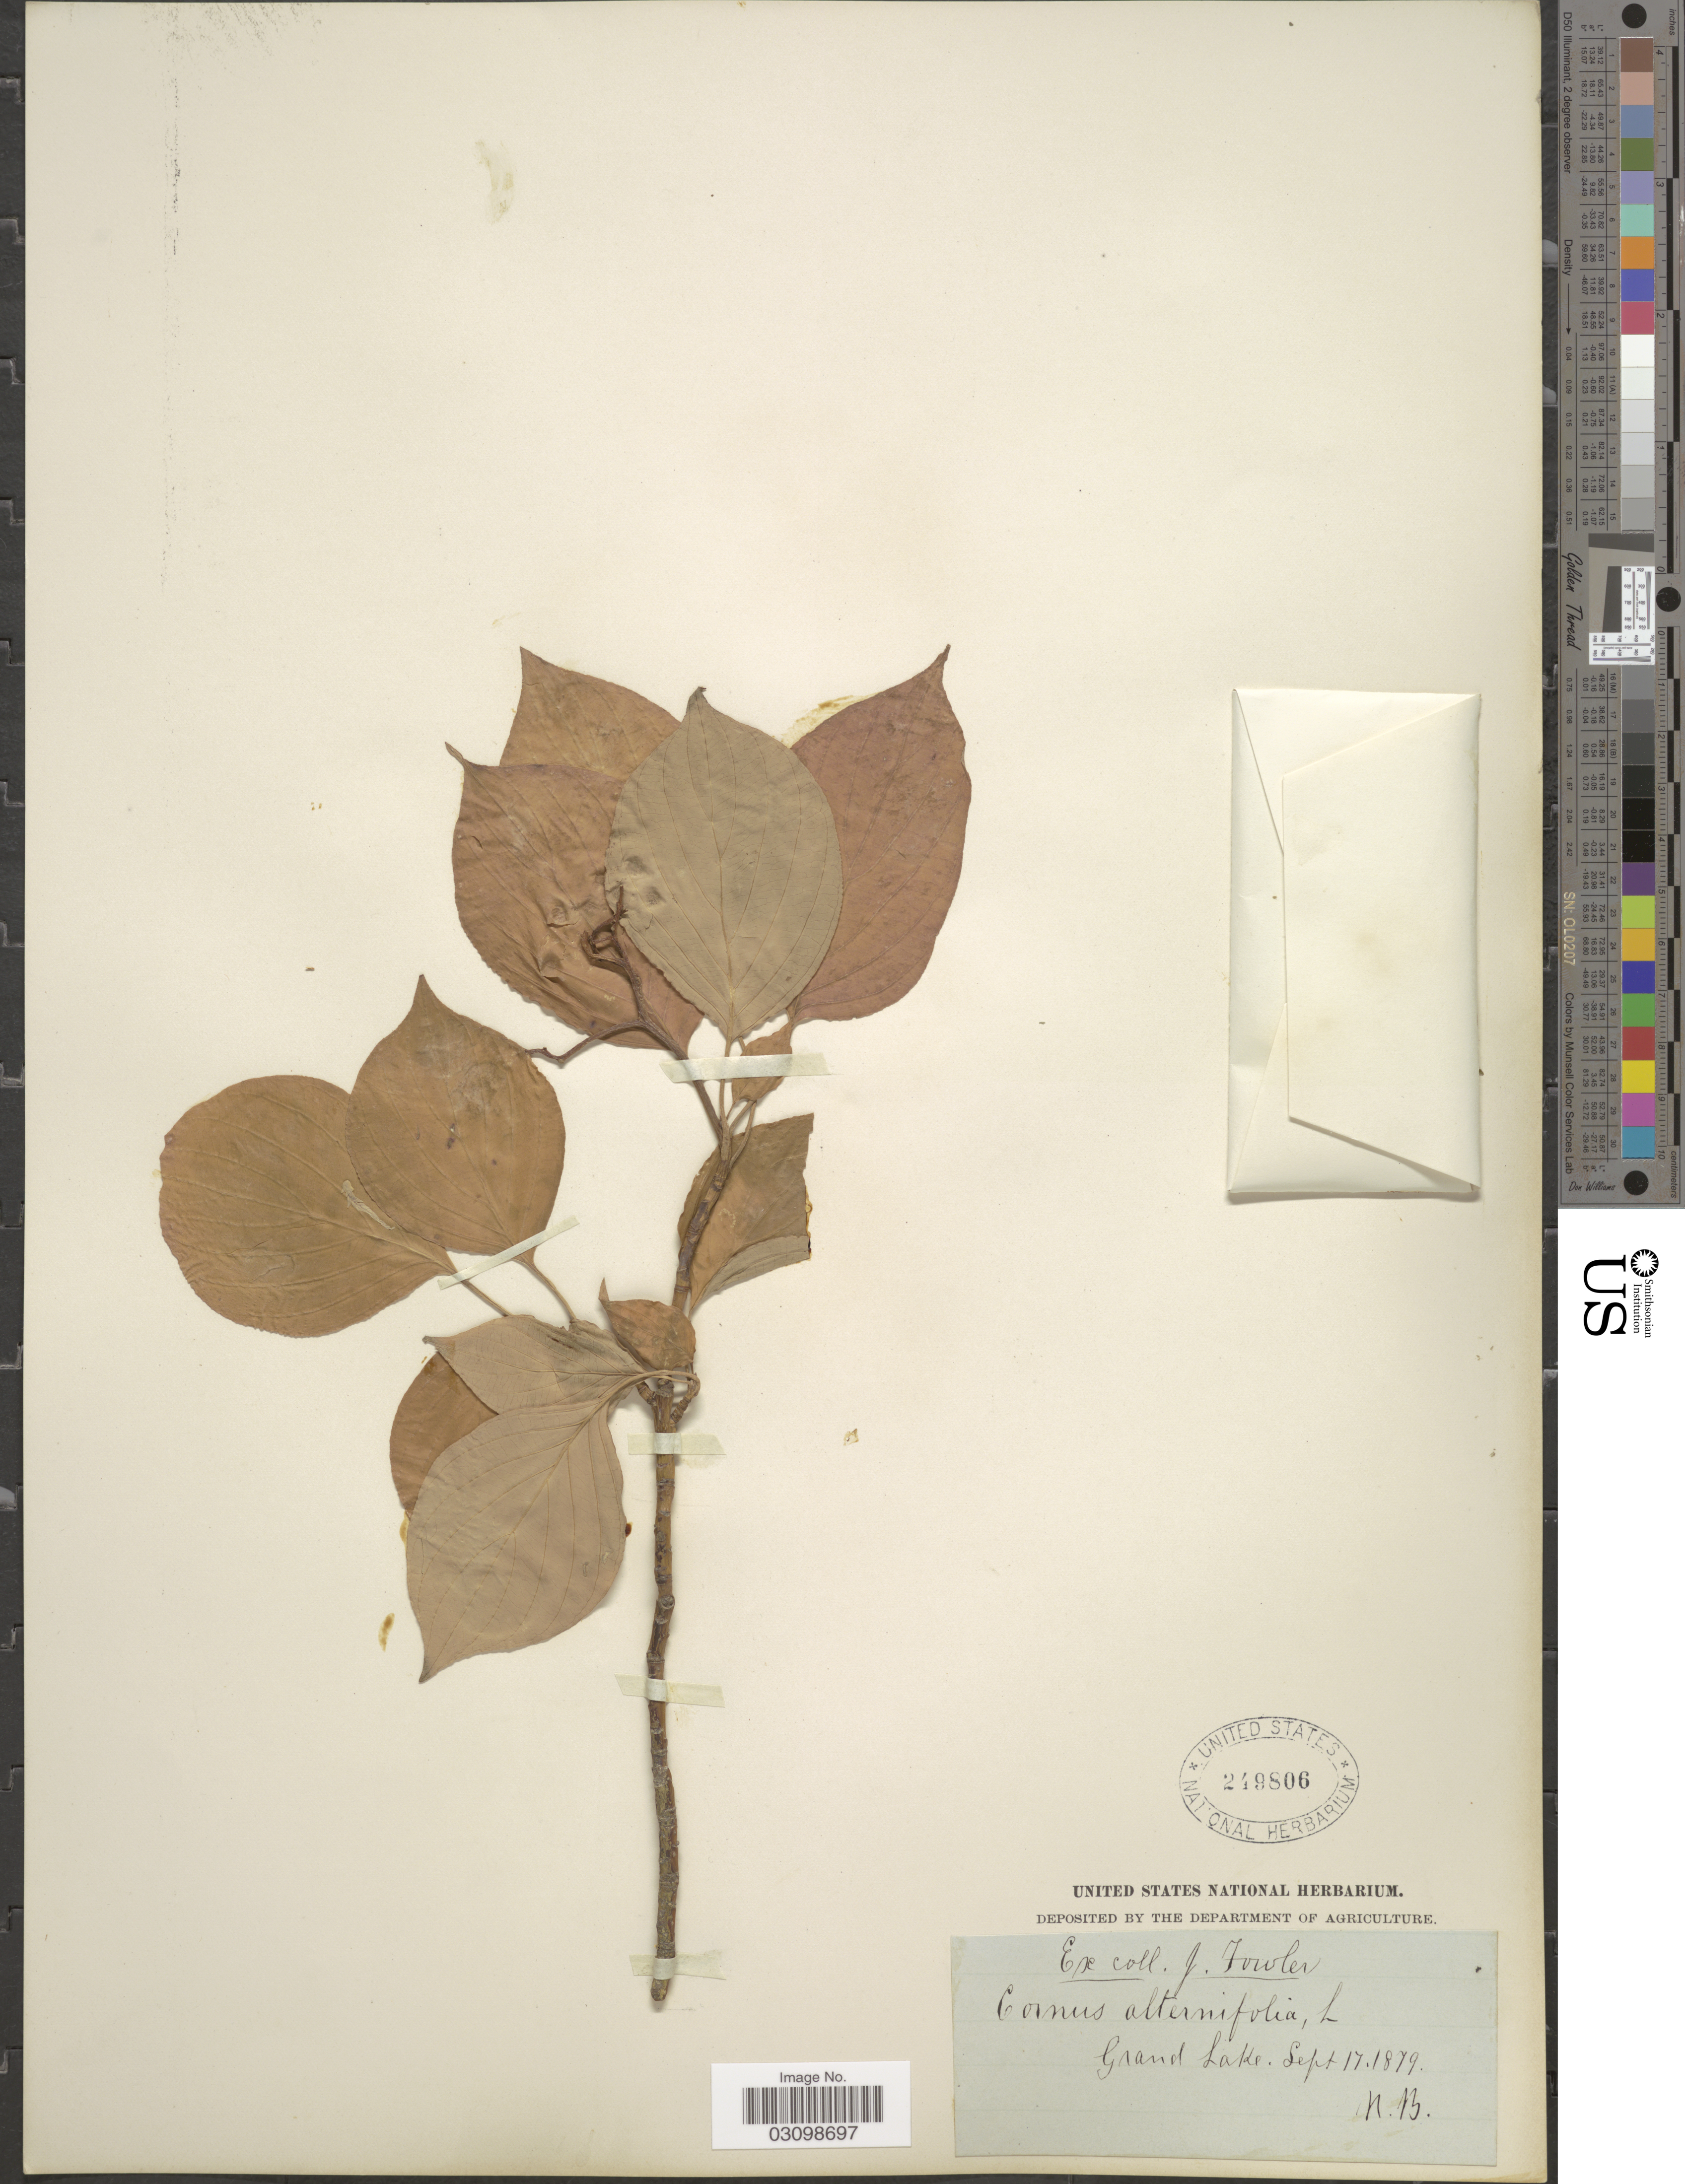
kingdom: Plantae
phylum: Tracheophyta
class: Magnoliopsida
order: Cornales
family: Cornaceae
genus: Cornus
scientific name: Cornus alternifolia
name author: L.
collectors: J. Fowler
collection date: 1879-09-17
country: Canada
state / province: New Brunswick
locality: Grand Lake. N.B.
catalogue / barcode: US 249806